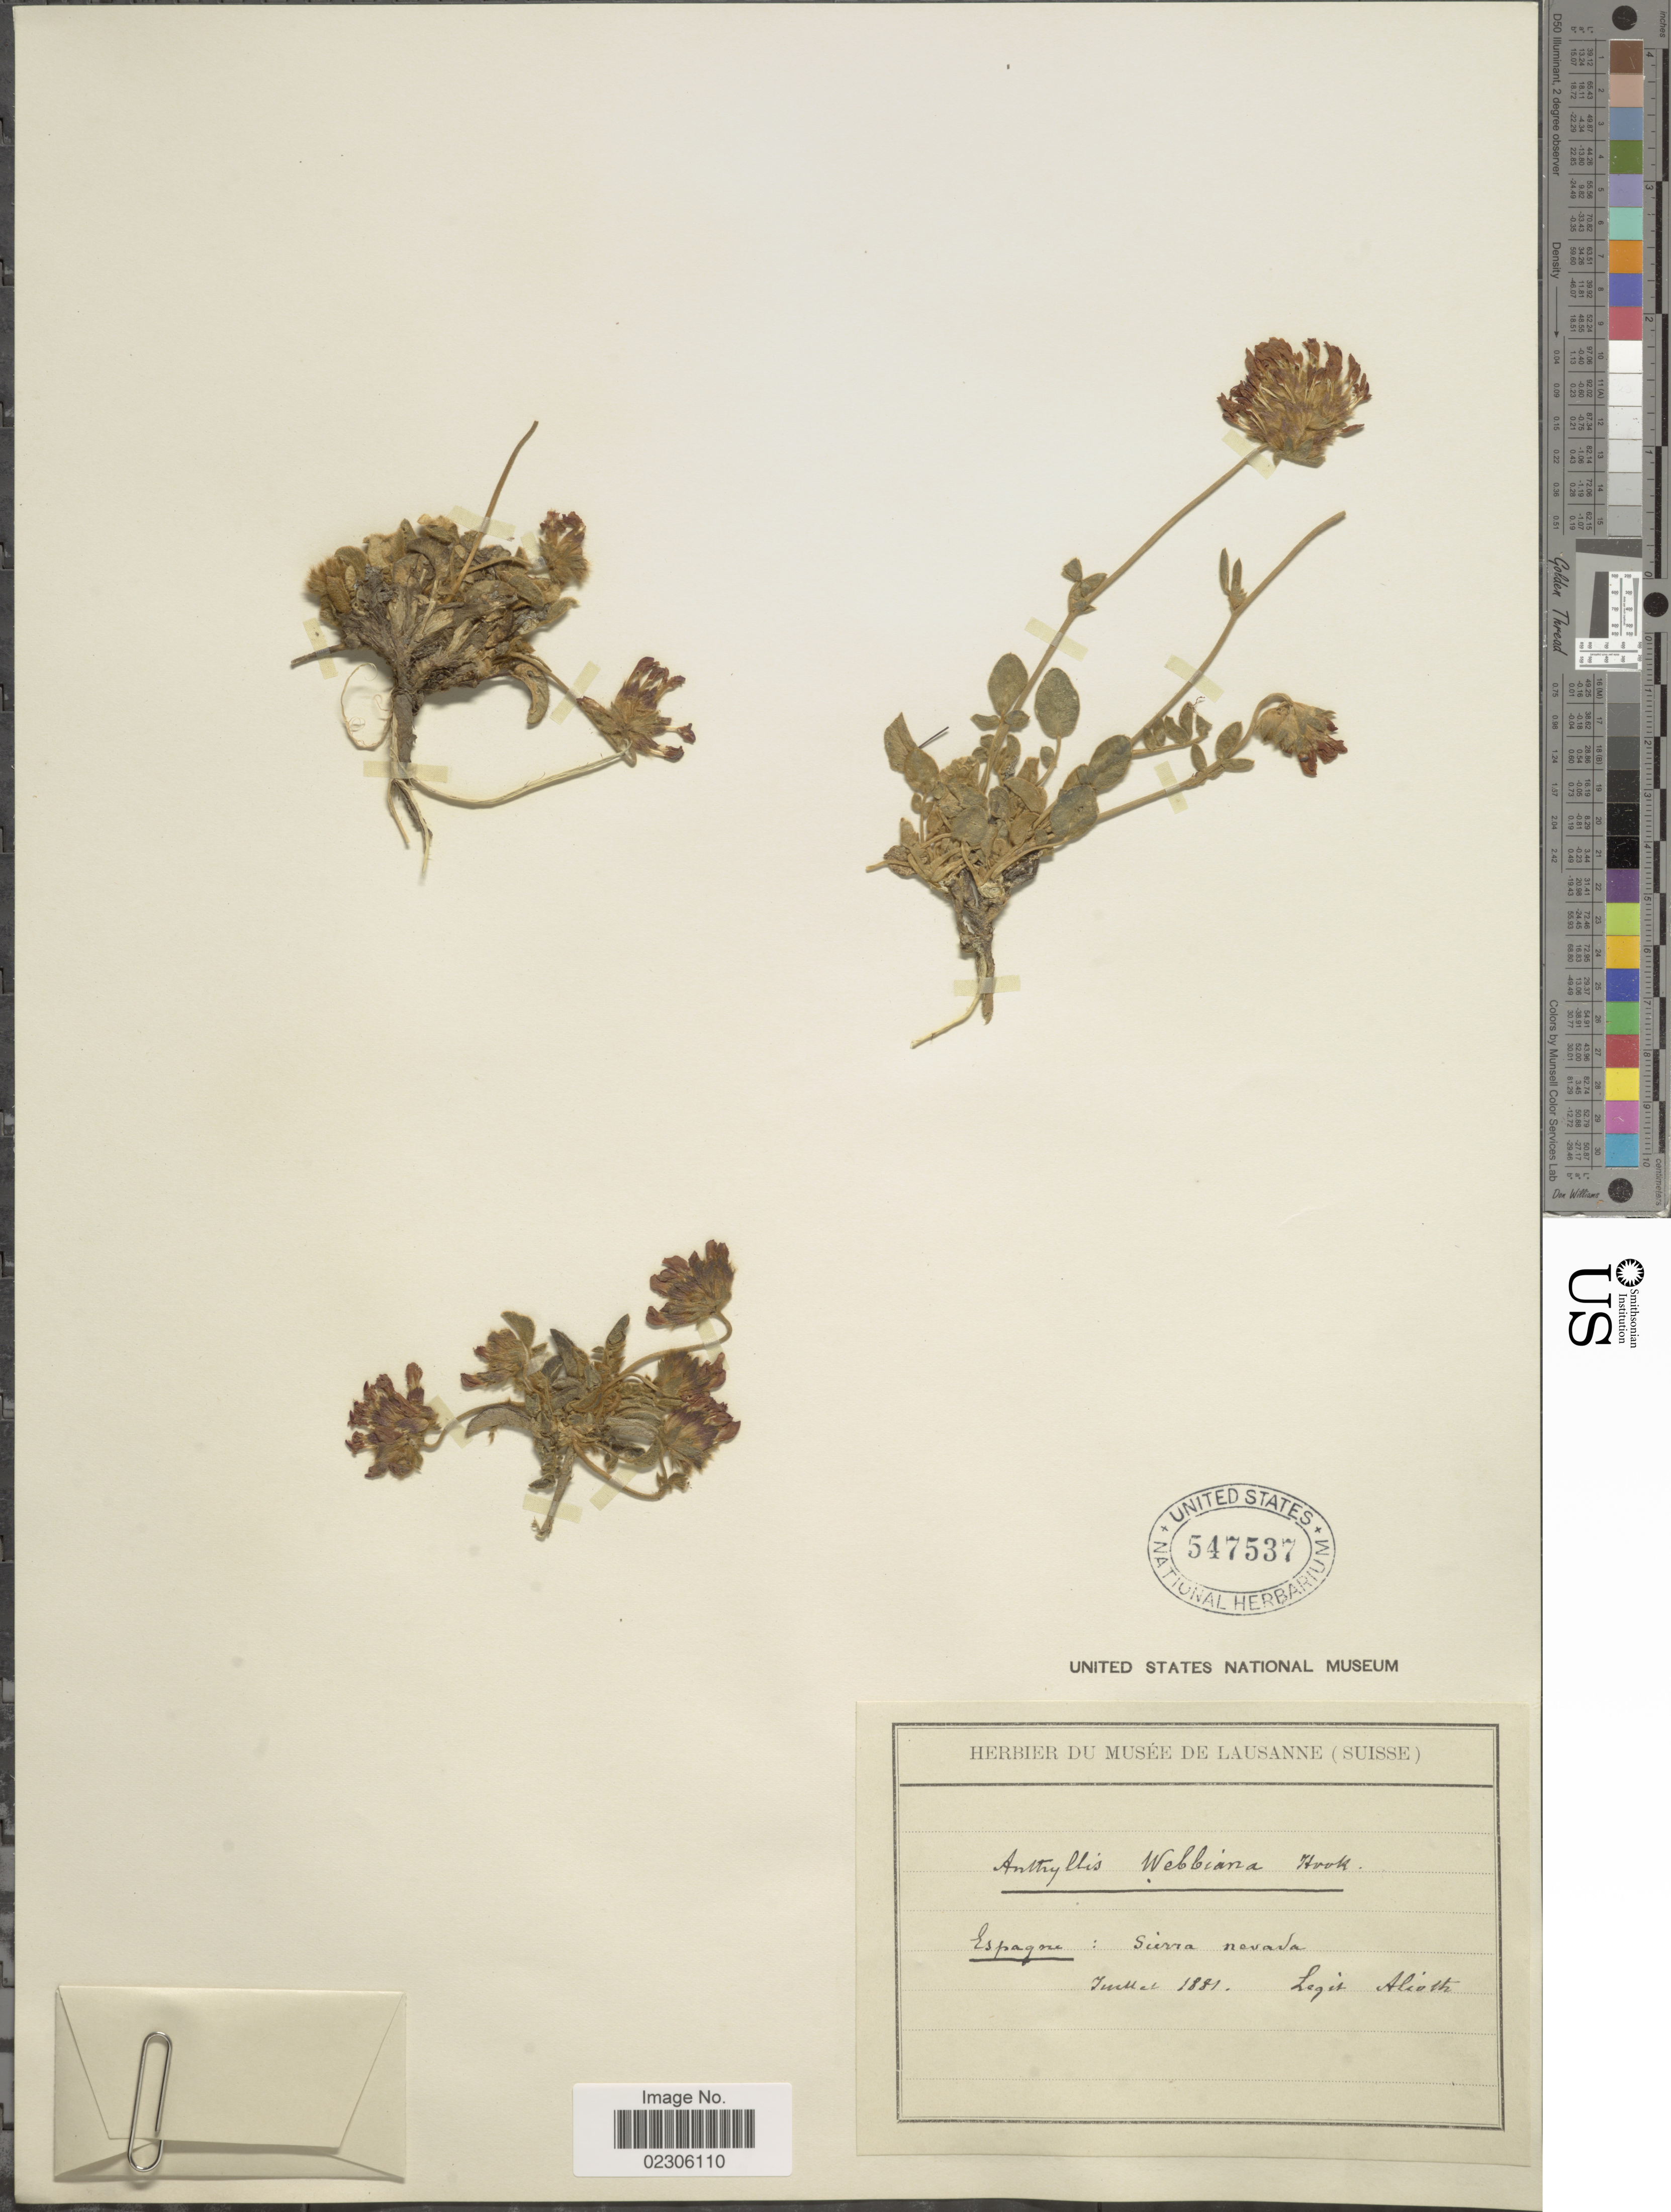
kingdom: Plantae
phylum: Tracheophyta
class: Magnoliopsida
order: Fabales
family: Fabaceae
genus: Anthyllis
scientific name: Anthyllis vulneraria subsp. argyrophylla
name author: (Rothm.) Cullen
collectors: Alioth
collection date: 1881-07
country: Spain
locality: Espagne: Sierra Nevada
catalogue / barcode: US 547537